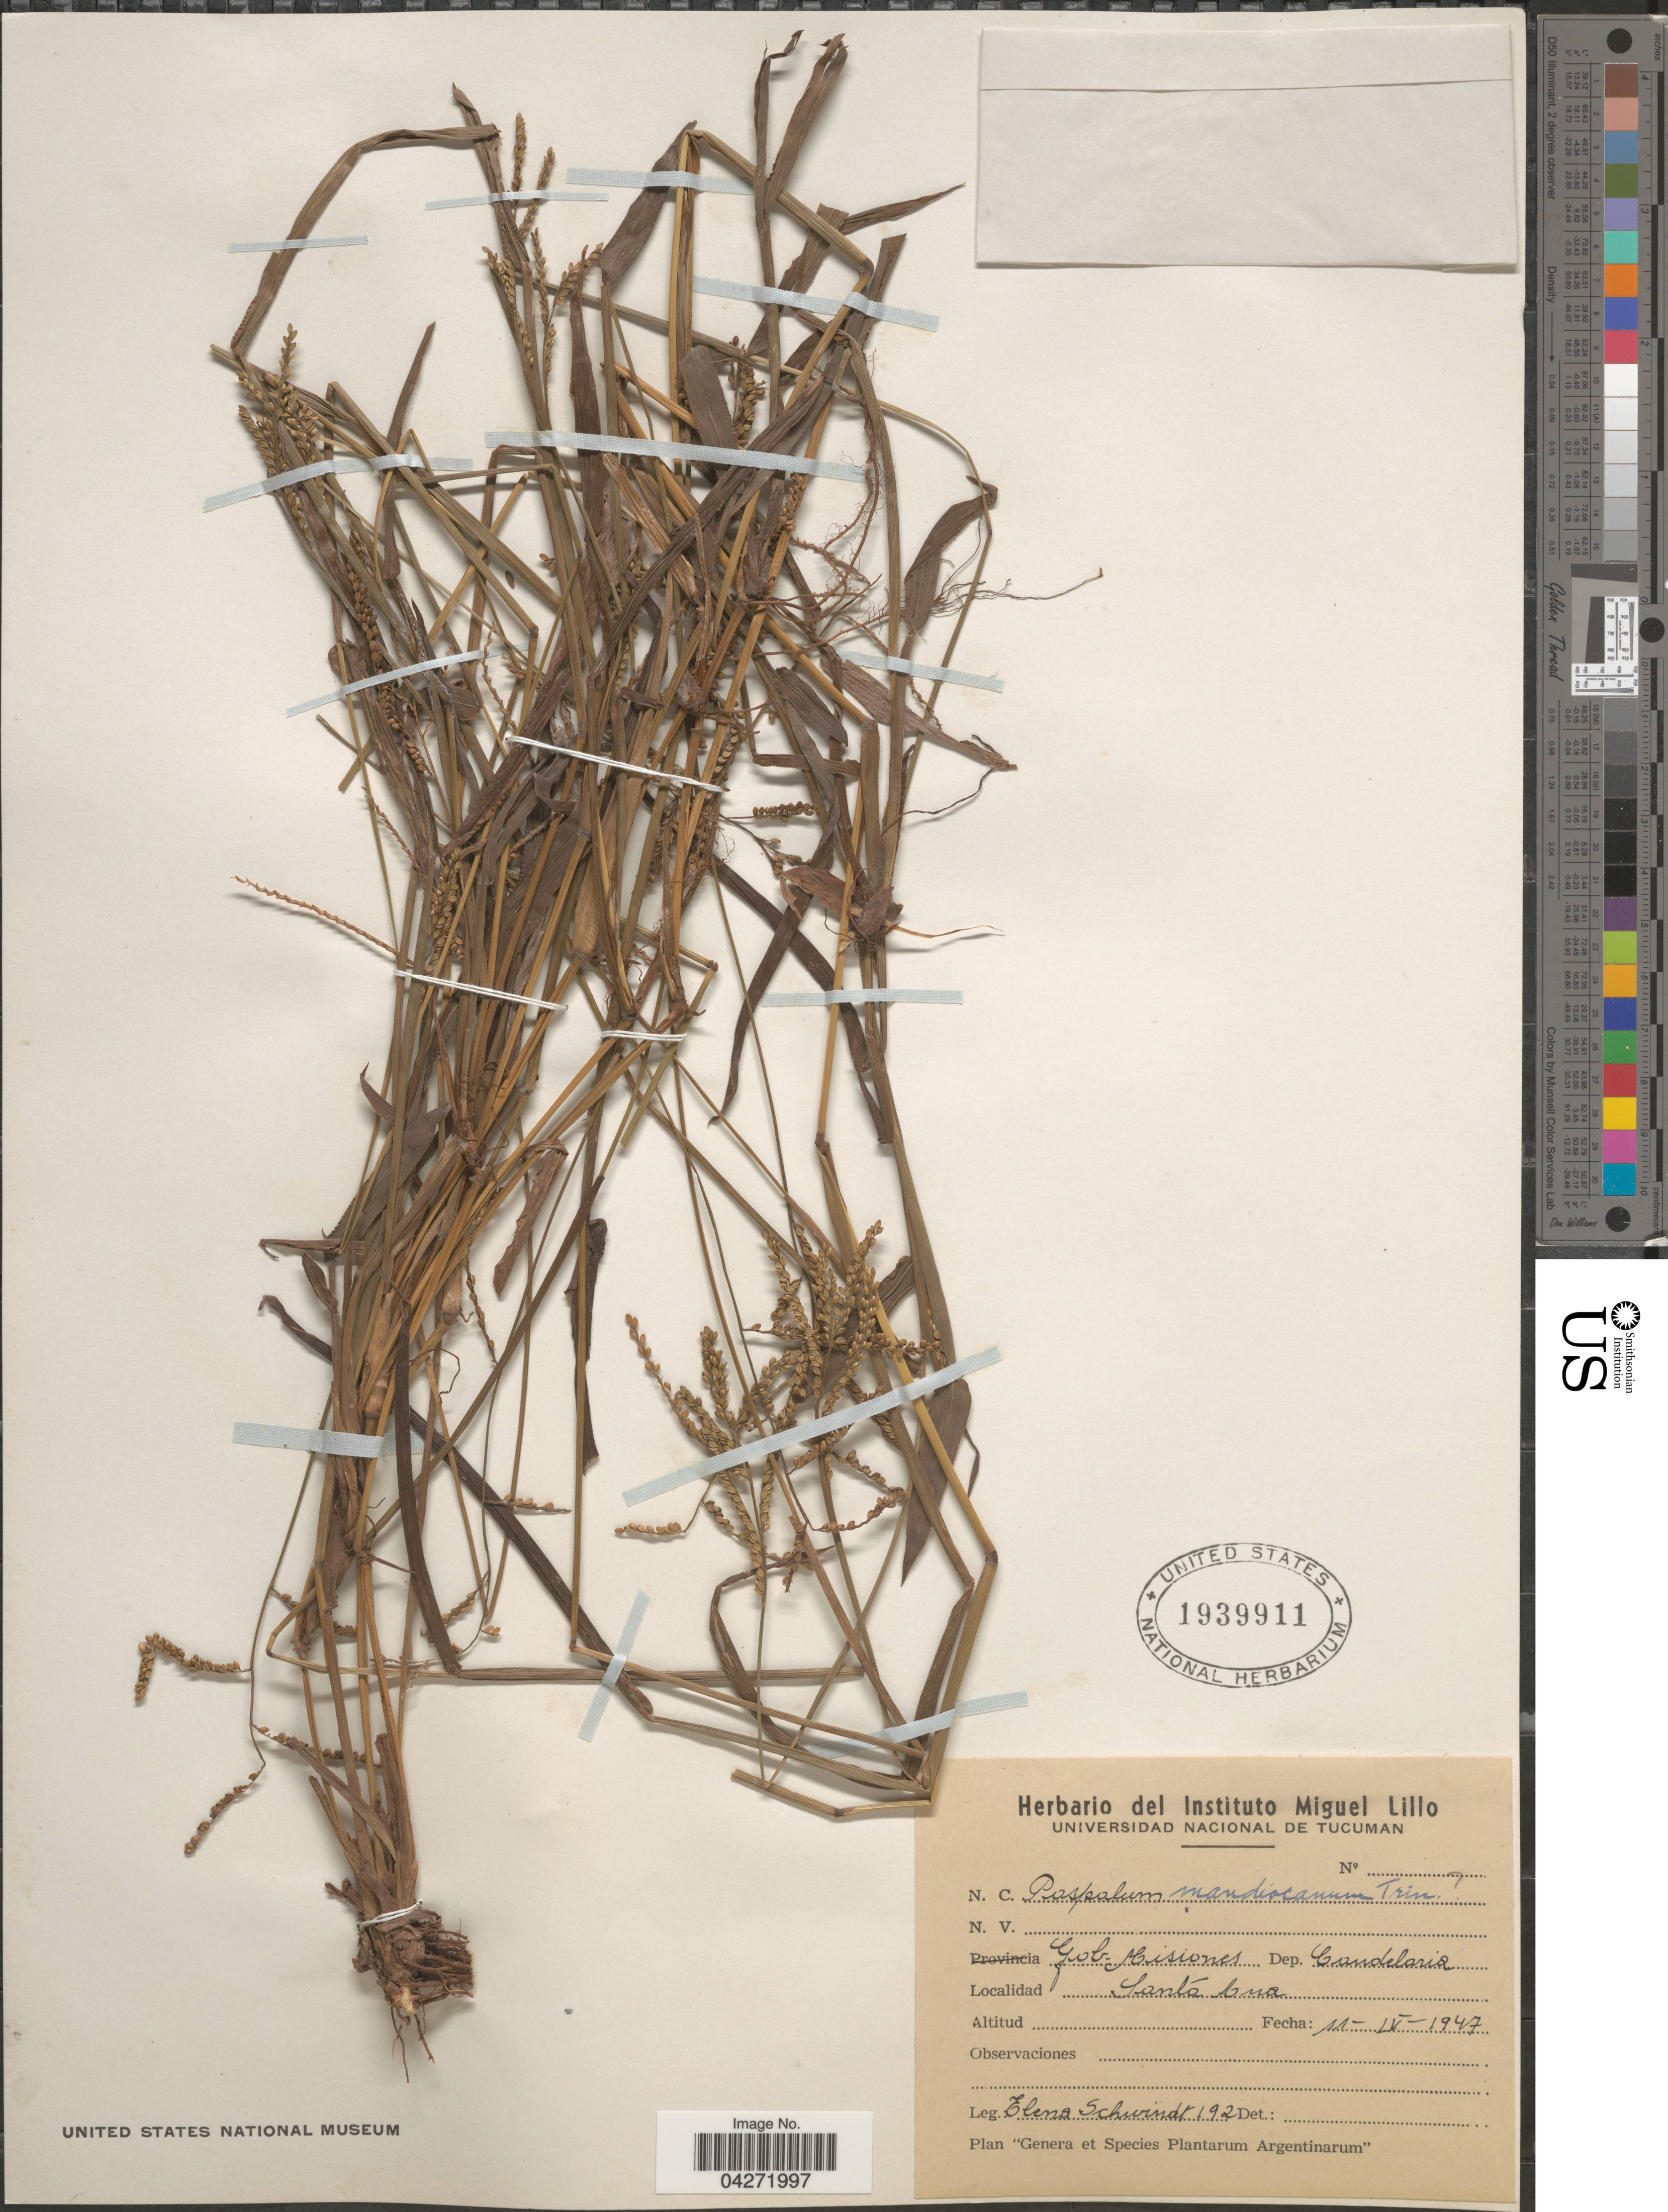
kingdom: Plantae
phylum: Tracheophyta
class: Liliopsida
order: Poales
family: Poaceae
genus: Paspalum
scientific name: Paspalum mandiocanum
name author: Trin.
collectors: E. Schwindt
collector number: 192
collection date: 1947-04-11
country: Argentina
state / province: Misiones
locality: Gob. Misiones. Dep. Candelaria. Santa Cruz.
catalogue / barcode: US 1939911